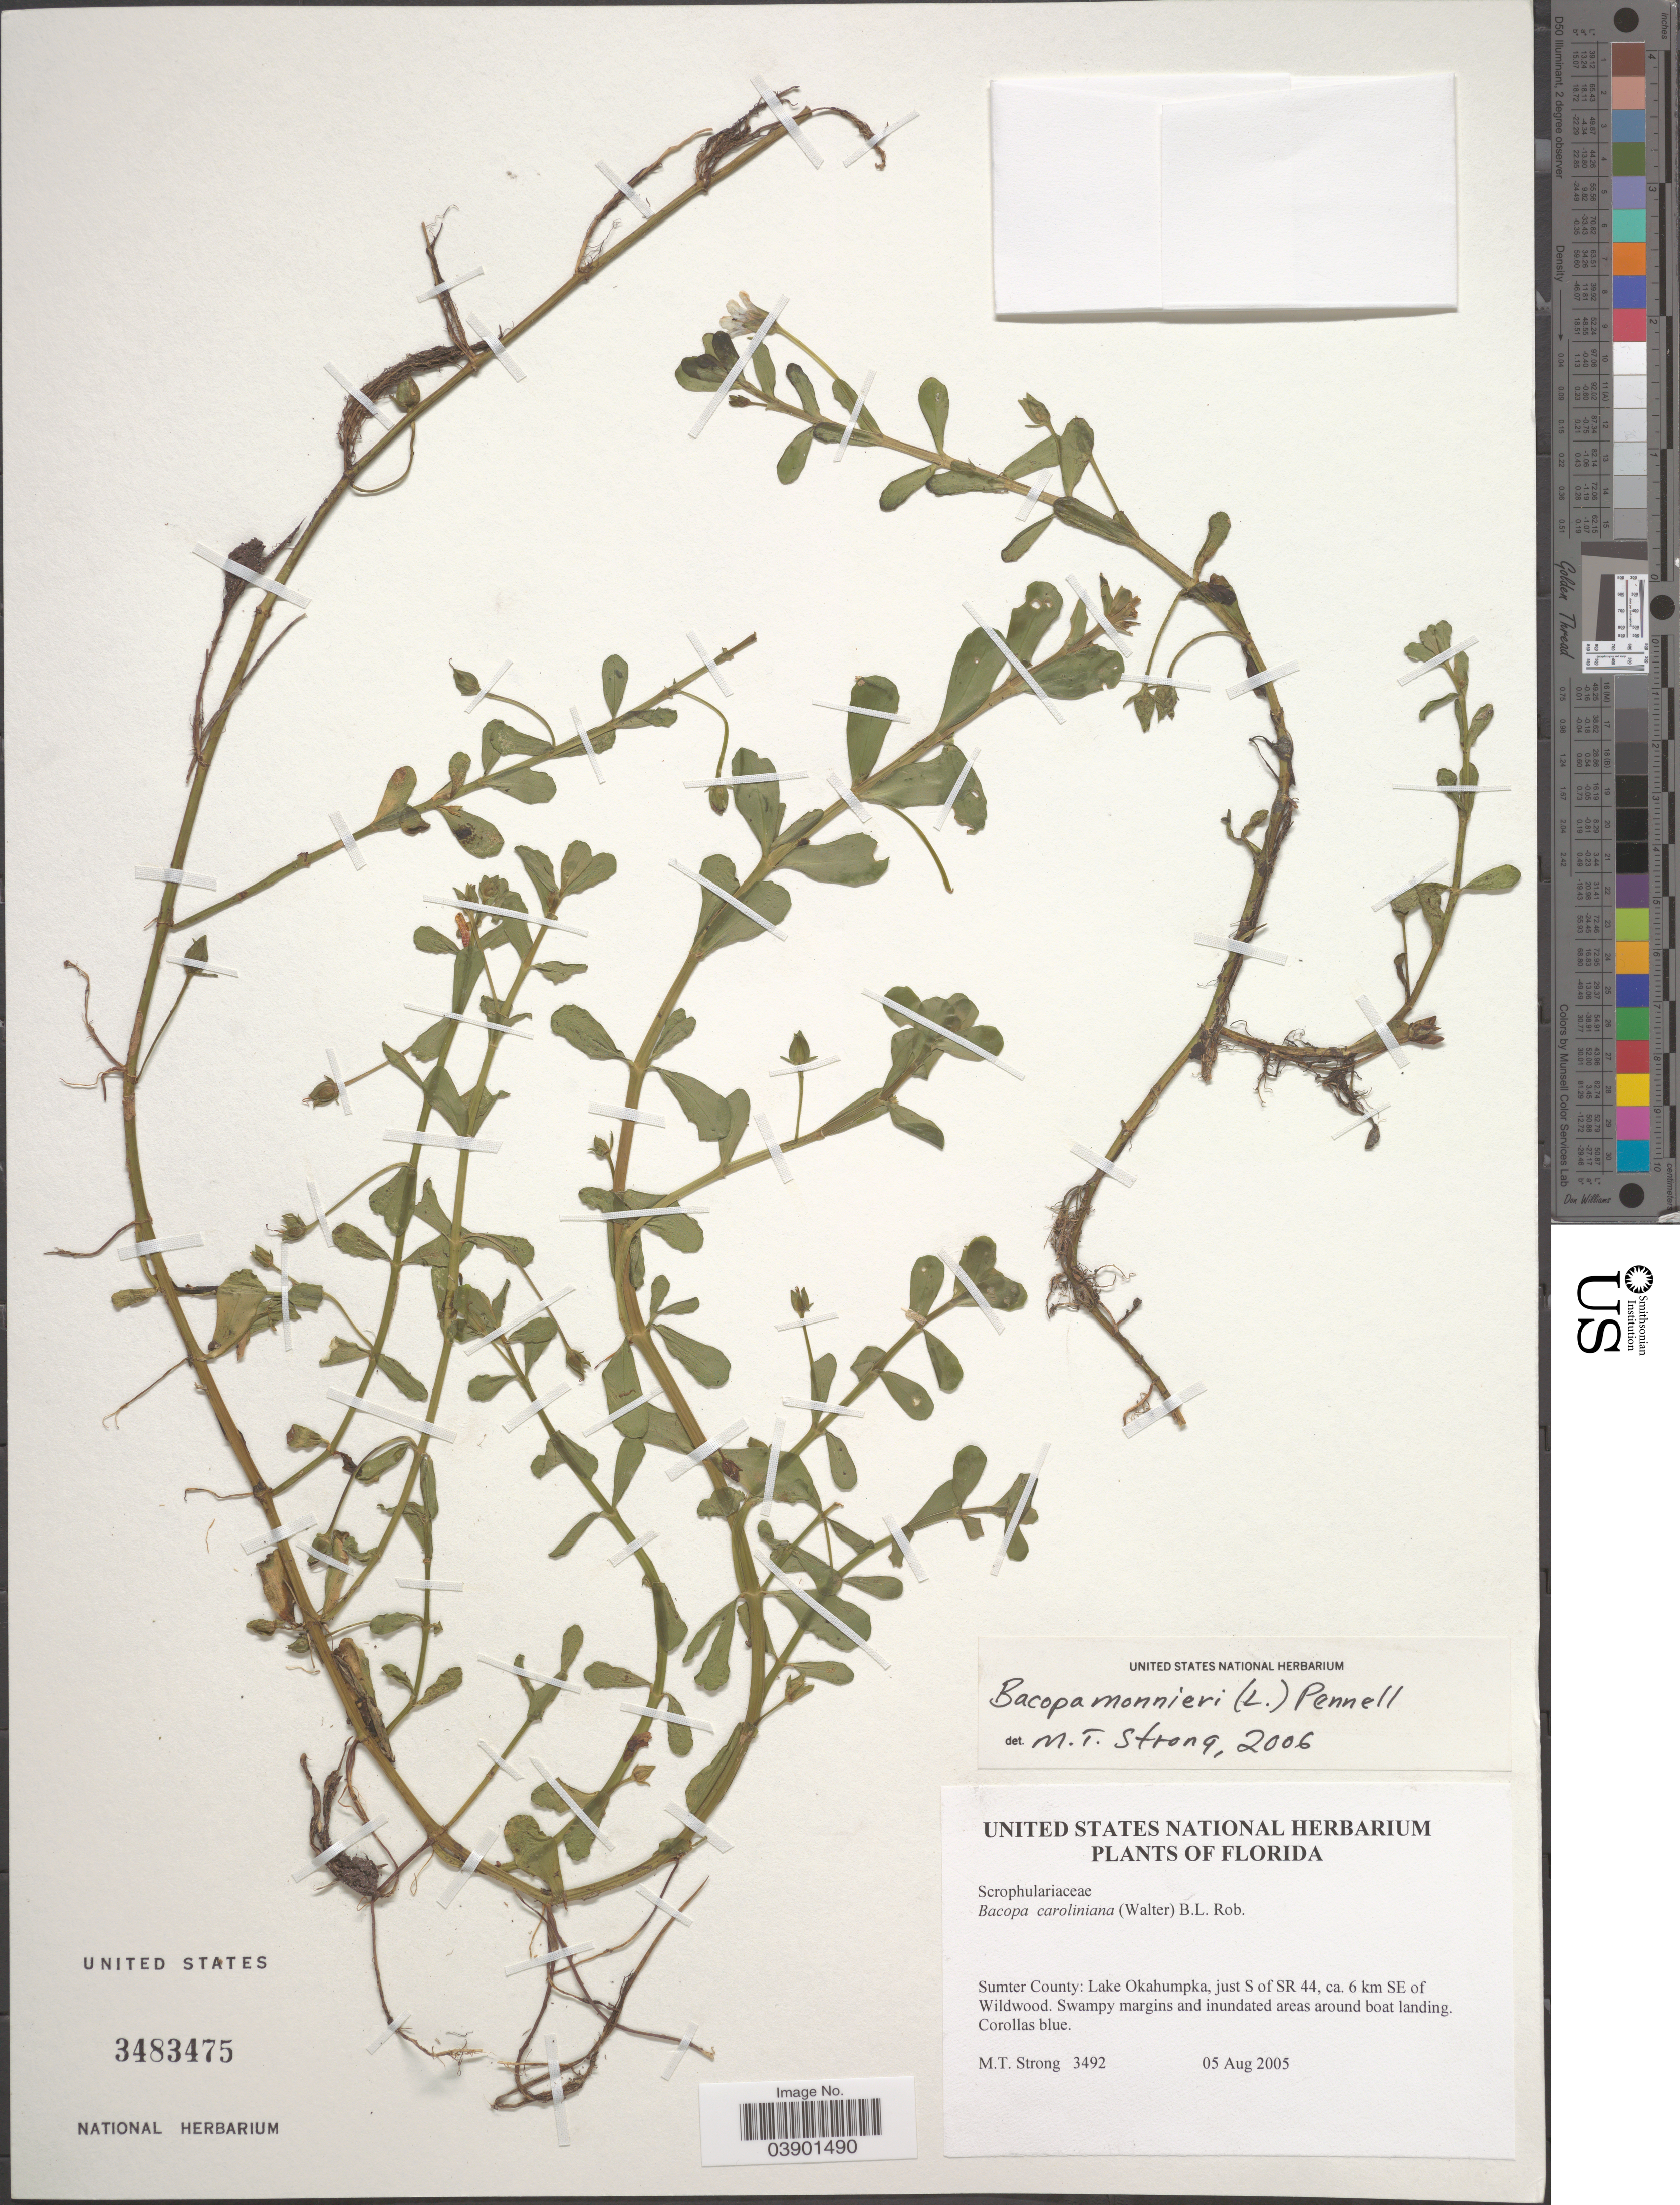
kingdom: Plantae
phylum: Tracheophyta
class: Magnoliopsida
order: Lamiales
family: Plantaginaceae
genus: Bacopa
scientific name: Bacopa monnieri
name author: (L.) Pennell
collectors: M. T. Strong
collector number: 3492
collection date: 2005-08-05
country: United States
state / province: Florida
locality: Sumter County: Lake Okahumpka, just S of SR 44, ca. 6 km SE of Wildwood.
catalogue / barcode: US 3483475